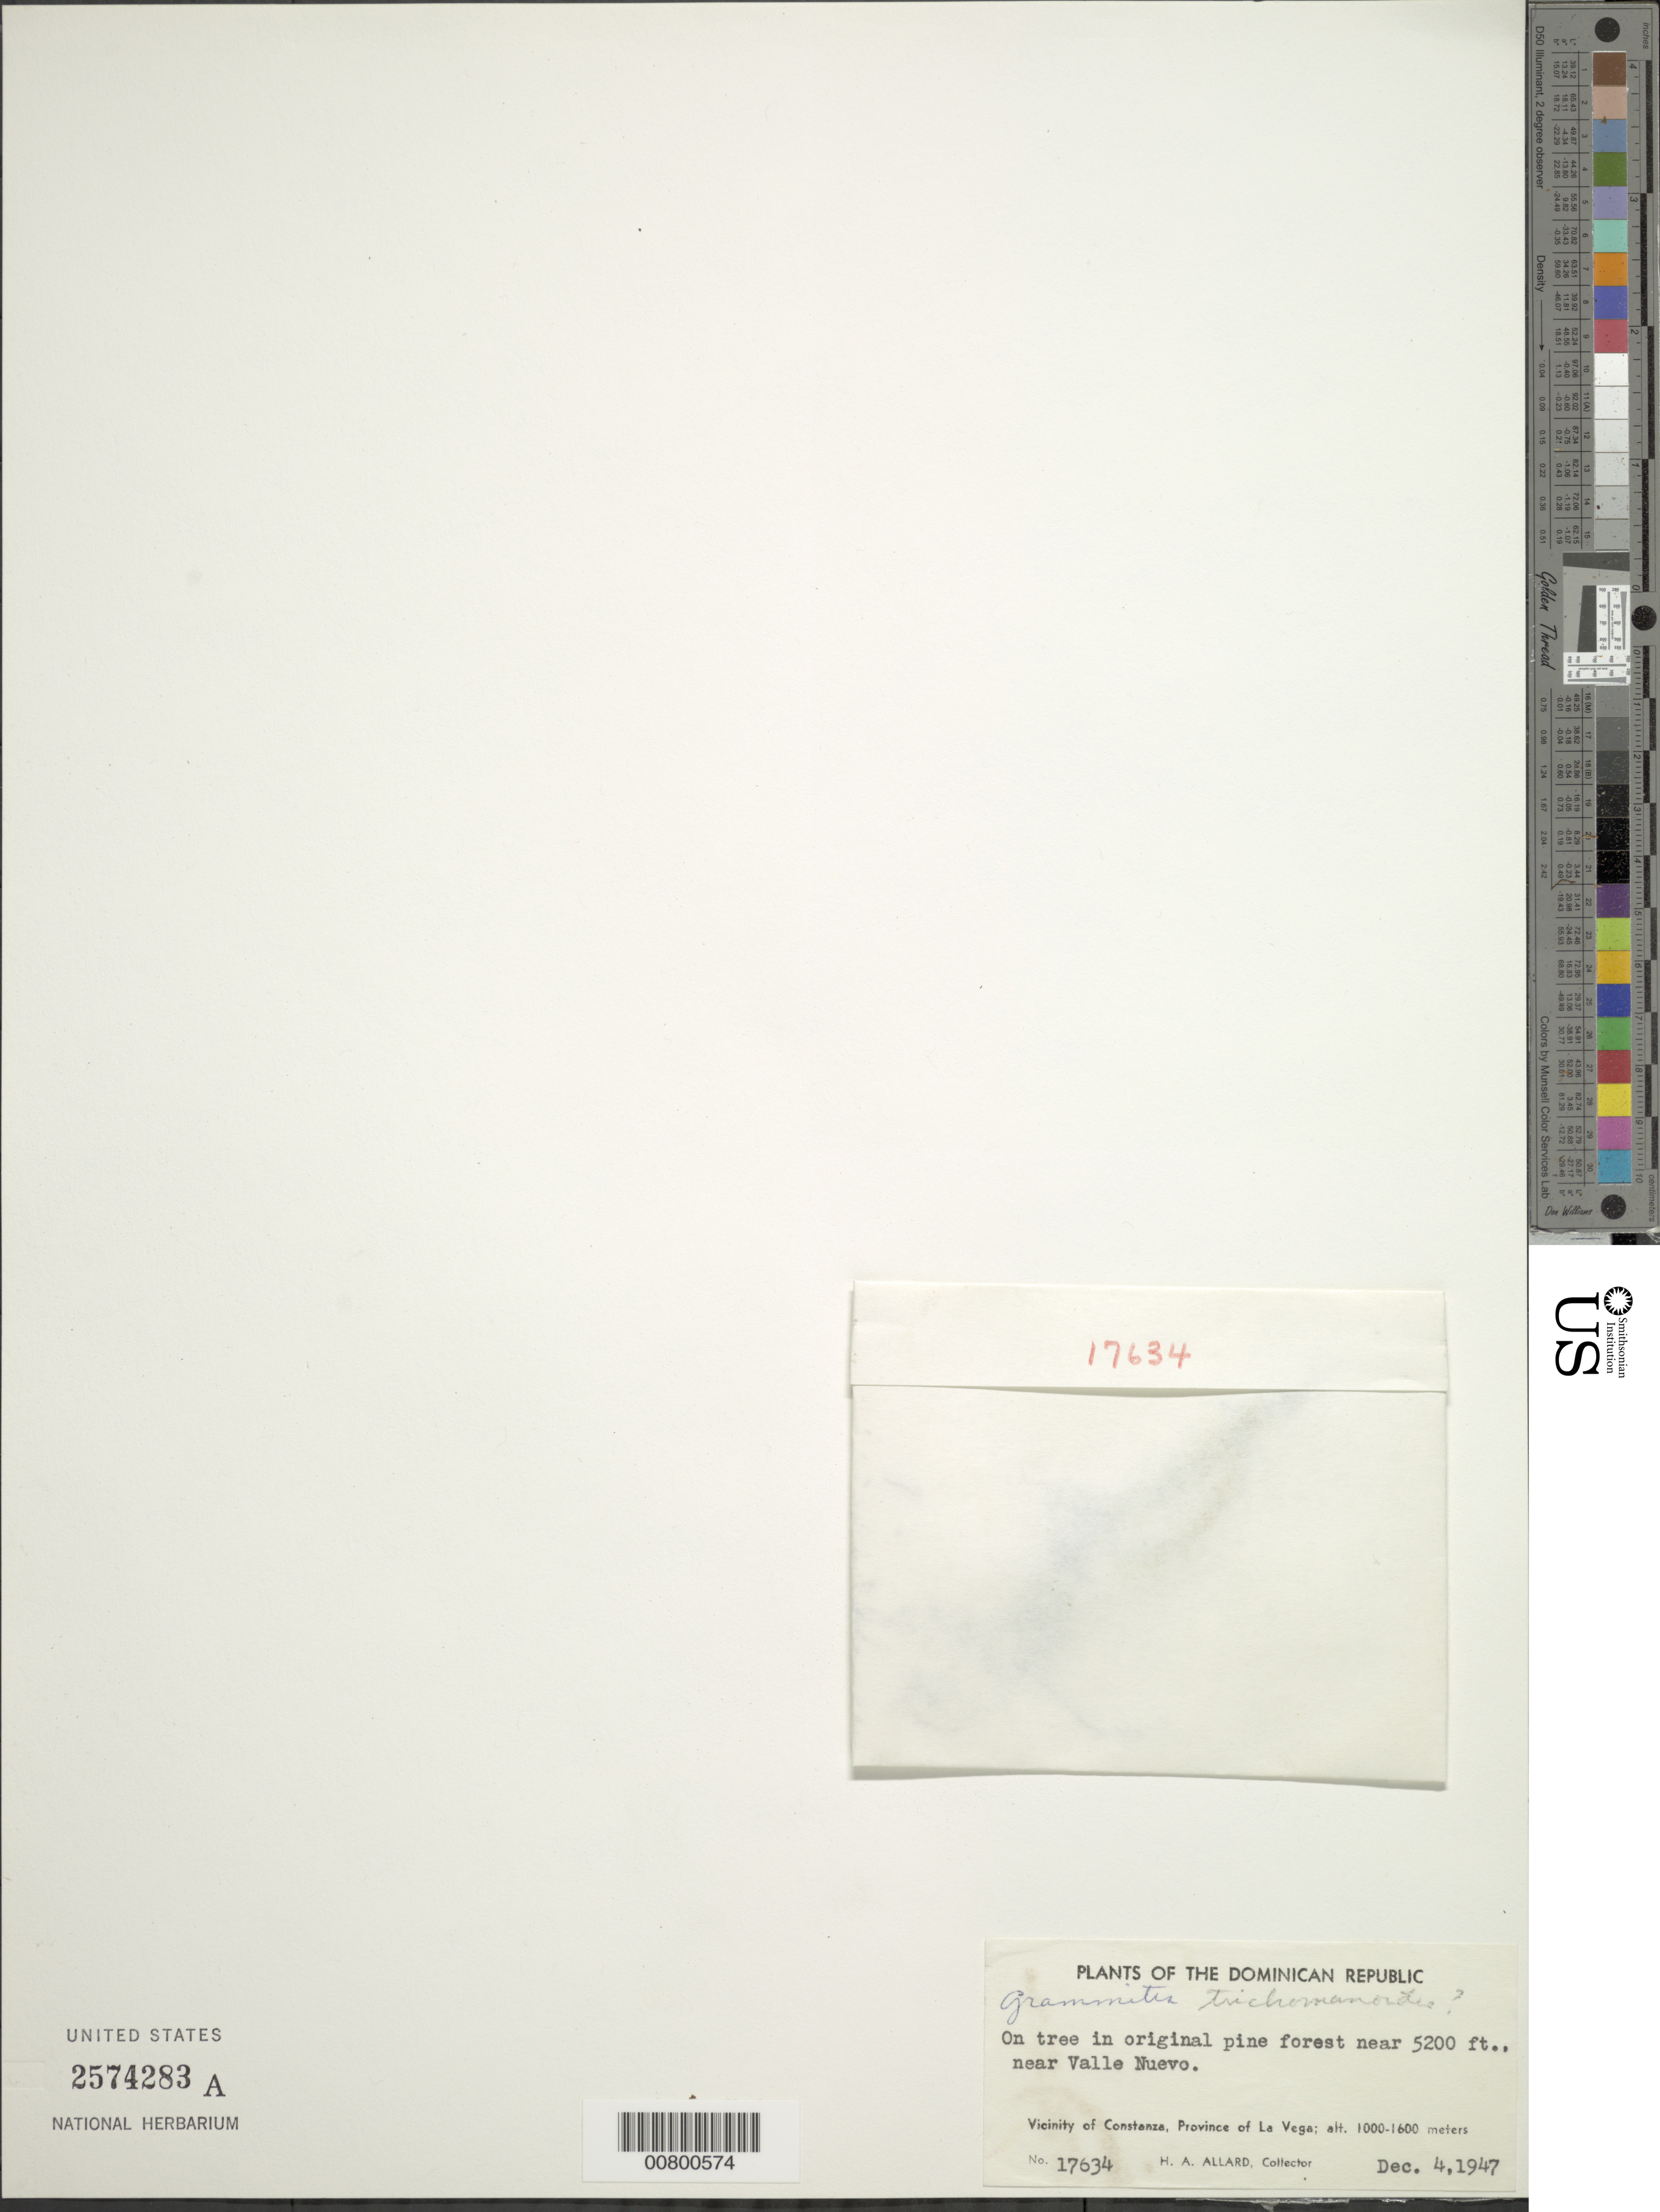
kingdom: Plantae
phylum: Tracheophyta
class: Polypodiopsida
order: Polypodiales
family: Polypodiaceae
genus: Moranopteris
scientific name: Moranopteris trichomanoides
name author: (Sw.) R. Y. Hirai & J. Prado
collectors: H. A. Allard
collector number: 17634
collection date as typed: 04 Dec 1947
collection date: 1947-12-04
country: Dominican Republic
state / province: La Vega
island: Hispaniola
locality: Constanza, near Valle Nuevo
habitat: Original pine forest, on tree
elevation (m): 1585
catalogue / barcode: US 2574283A